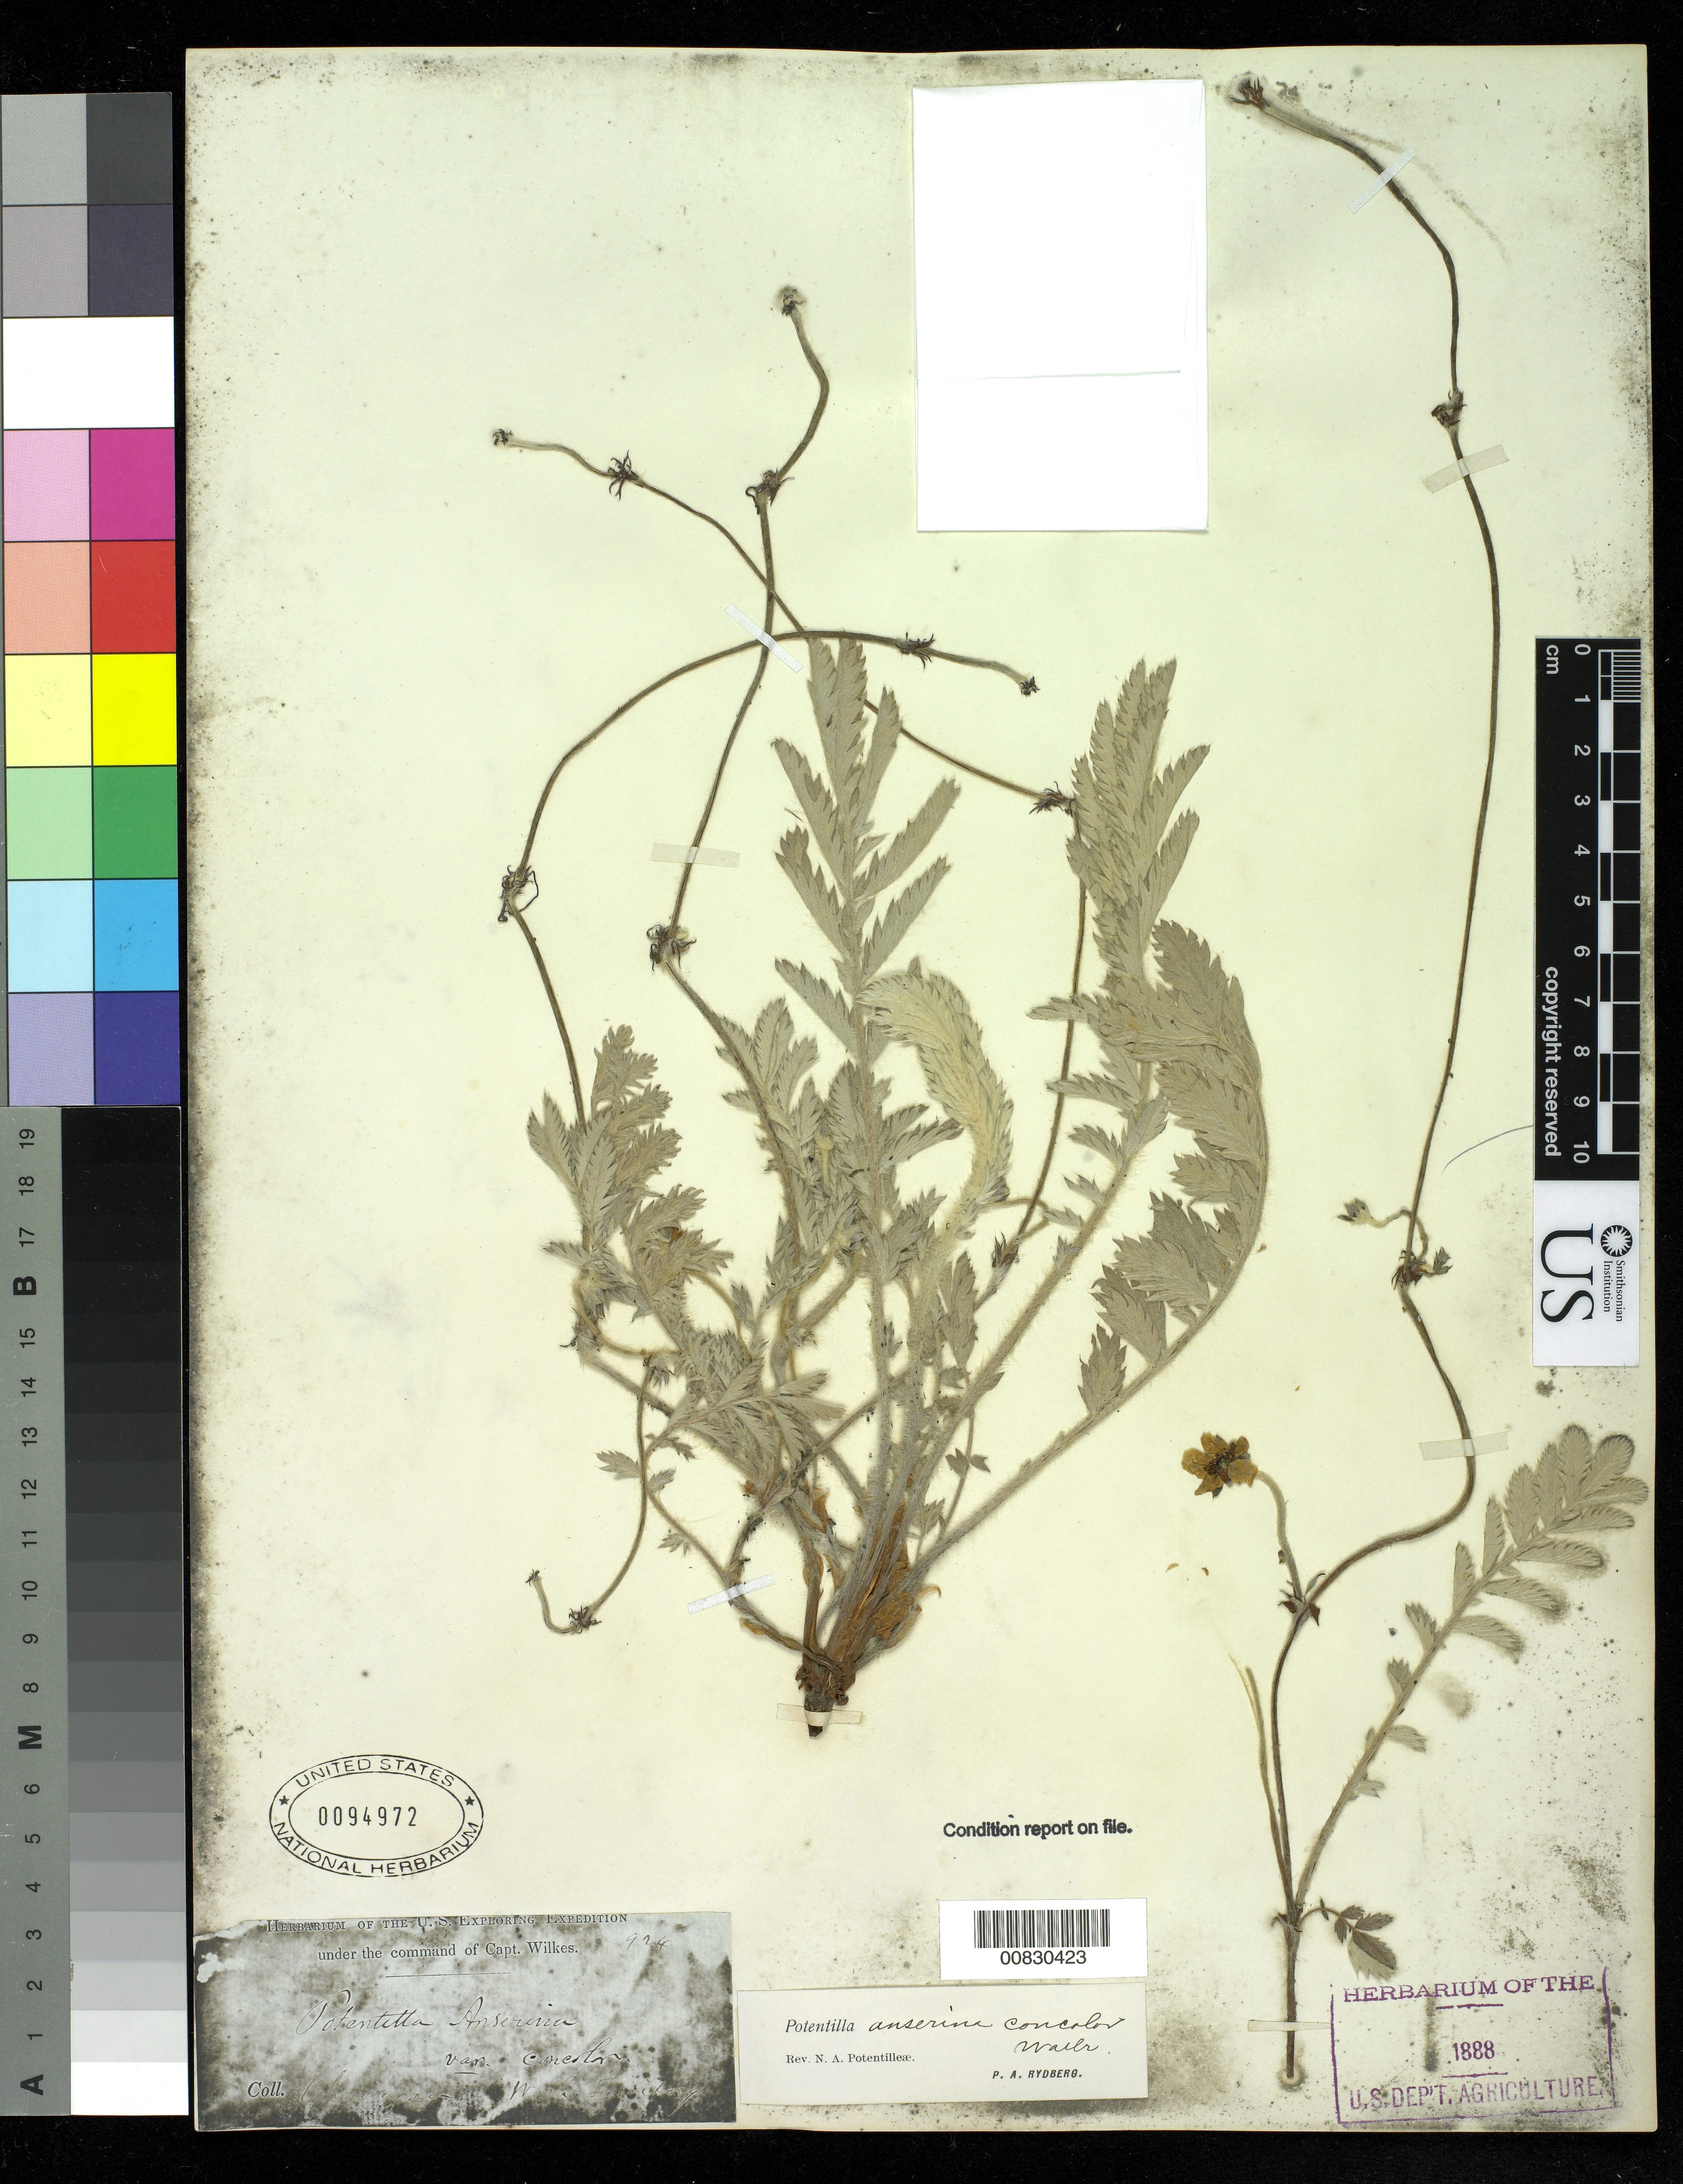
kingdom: Plantae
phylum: Tracheophyta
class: Magnoliopsida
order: Rosales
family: Rosaceae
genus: Argentina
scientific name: Argentina anserina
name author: (L.) Rydb.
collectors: Wilkes Explor. Exped.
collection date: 1838/1842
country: United States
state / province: Washington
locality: Okanagan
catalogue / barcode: US 94972